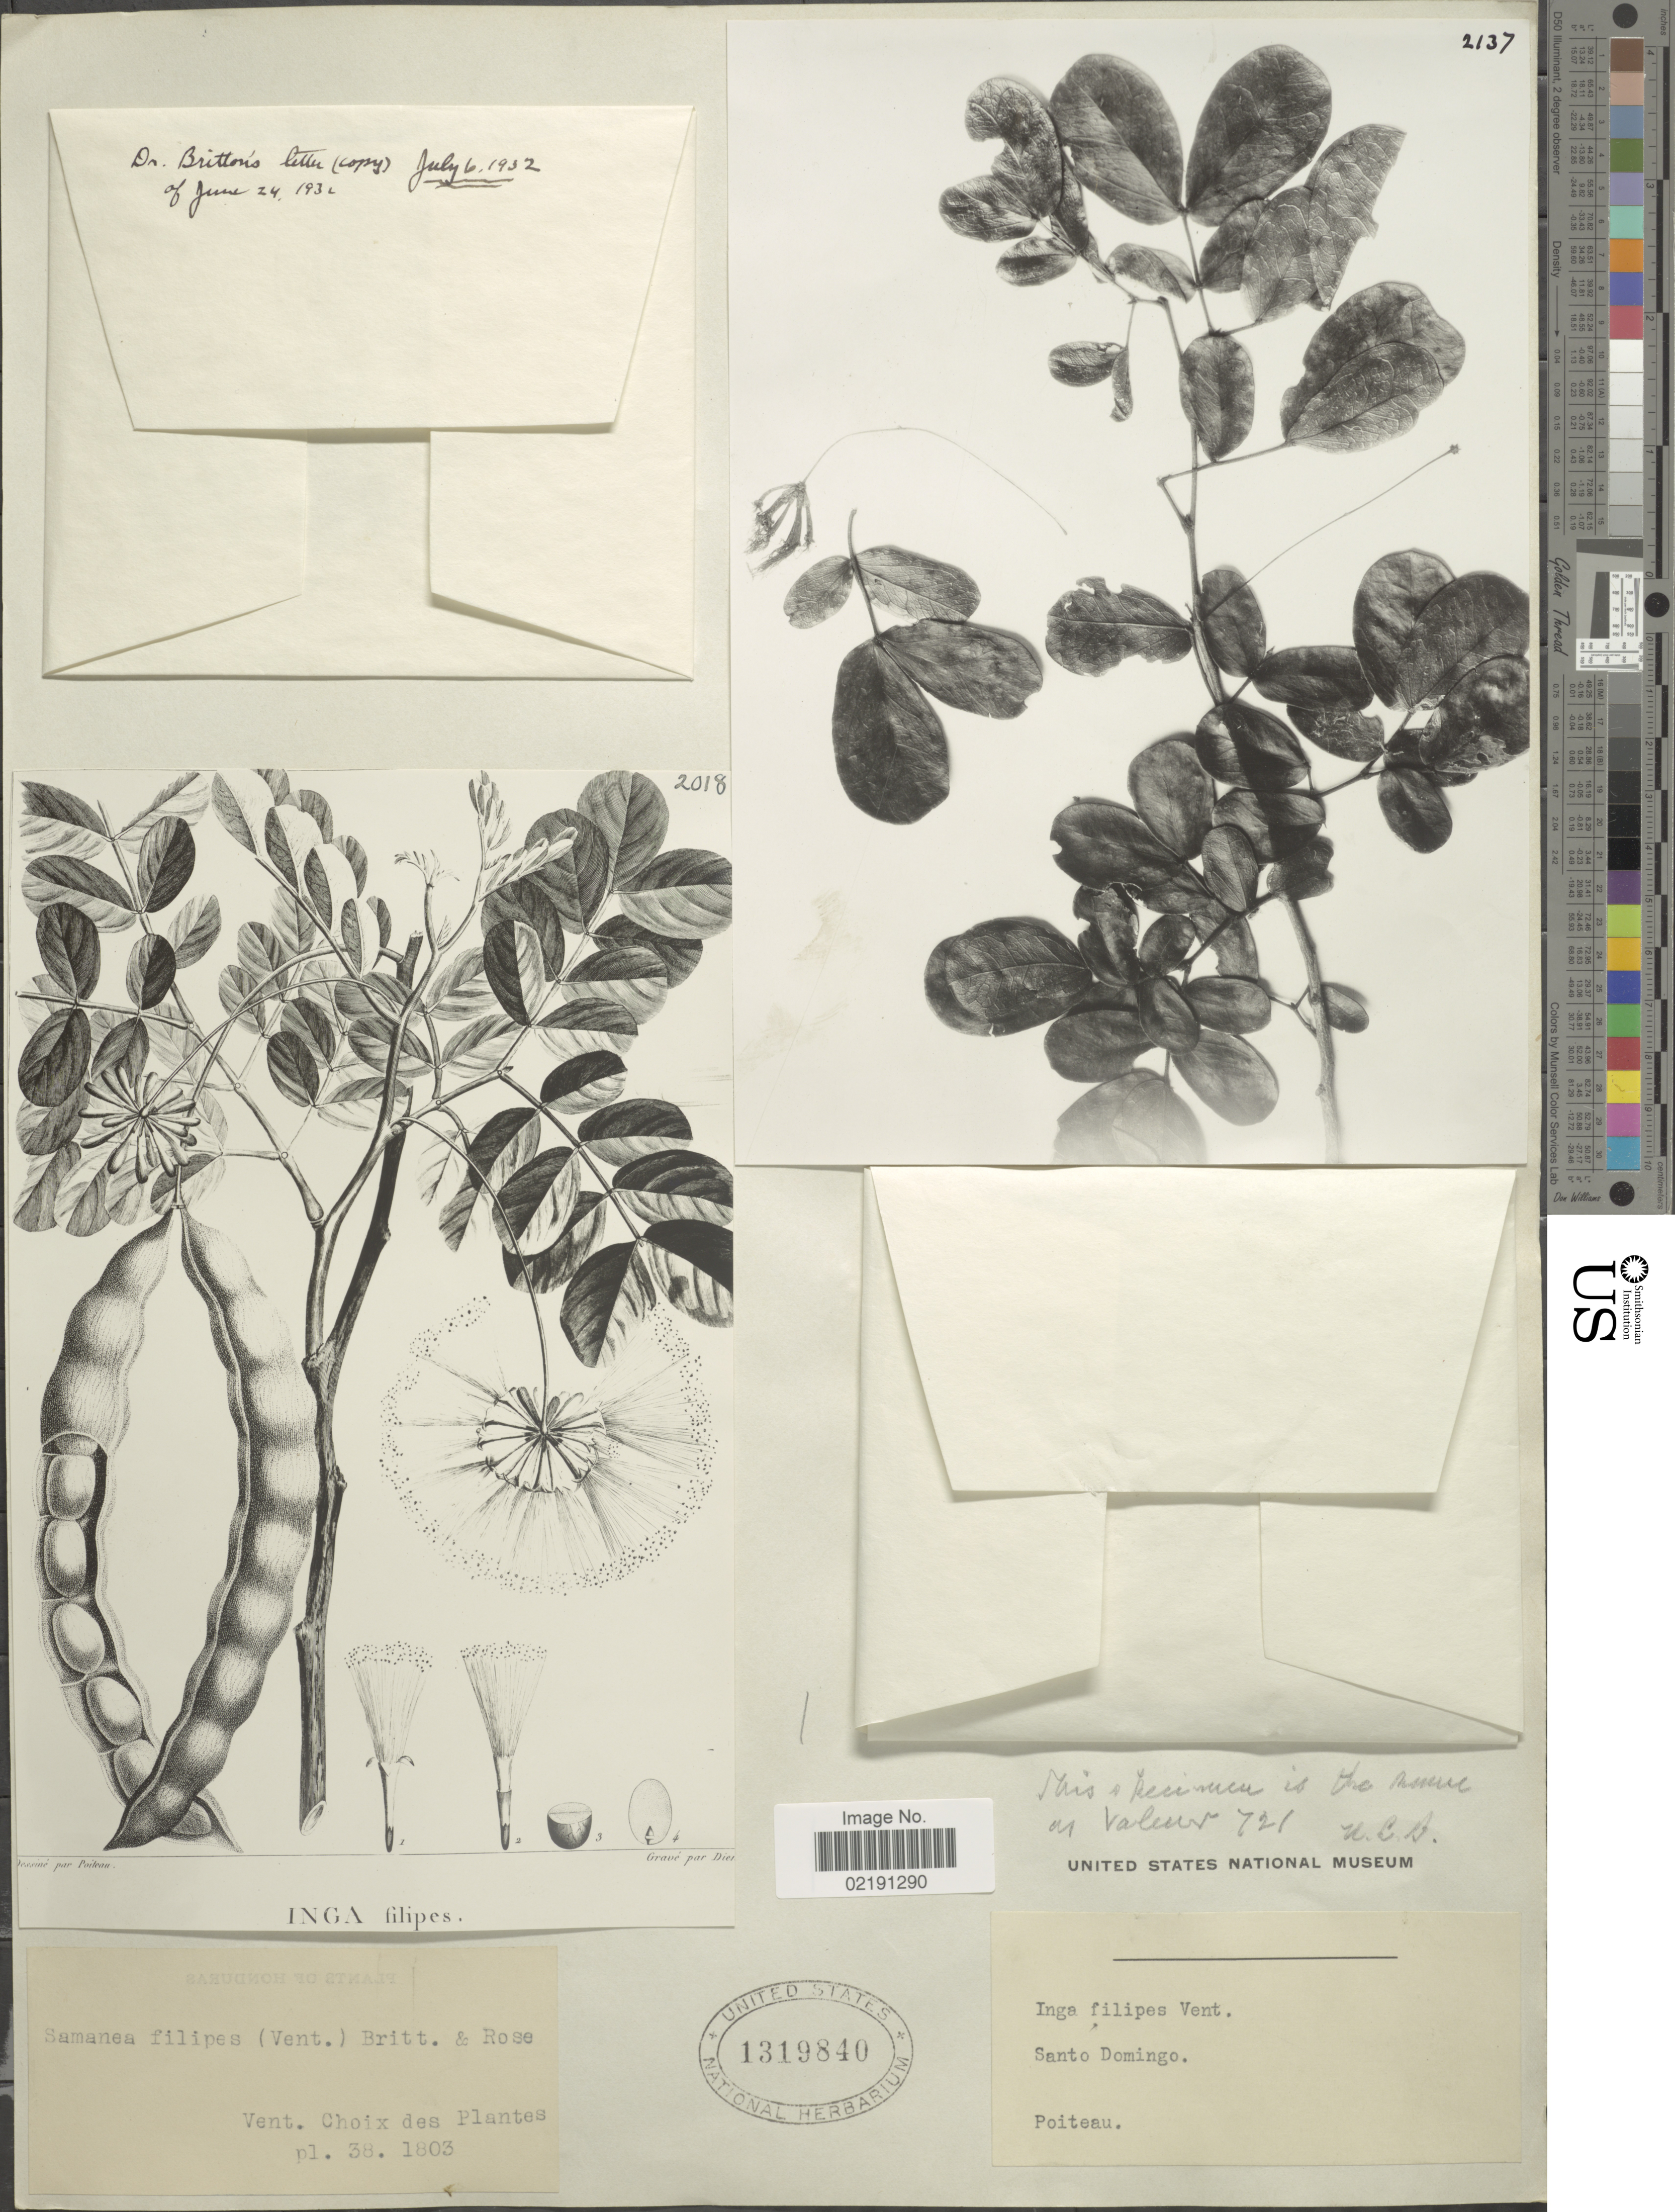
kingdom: Plantae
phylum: Tracheophyta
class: Magnoliopsida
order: Fabales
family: Fabaceae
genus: Pithecellobium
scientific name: Pithecellobium filipes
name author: (Vent.) Benth.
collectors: -. Poiteau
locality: Santo Domingo. Vent. Choix des Plantes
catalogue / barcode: US 1319840